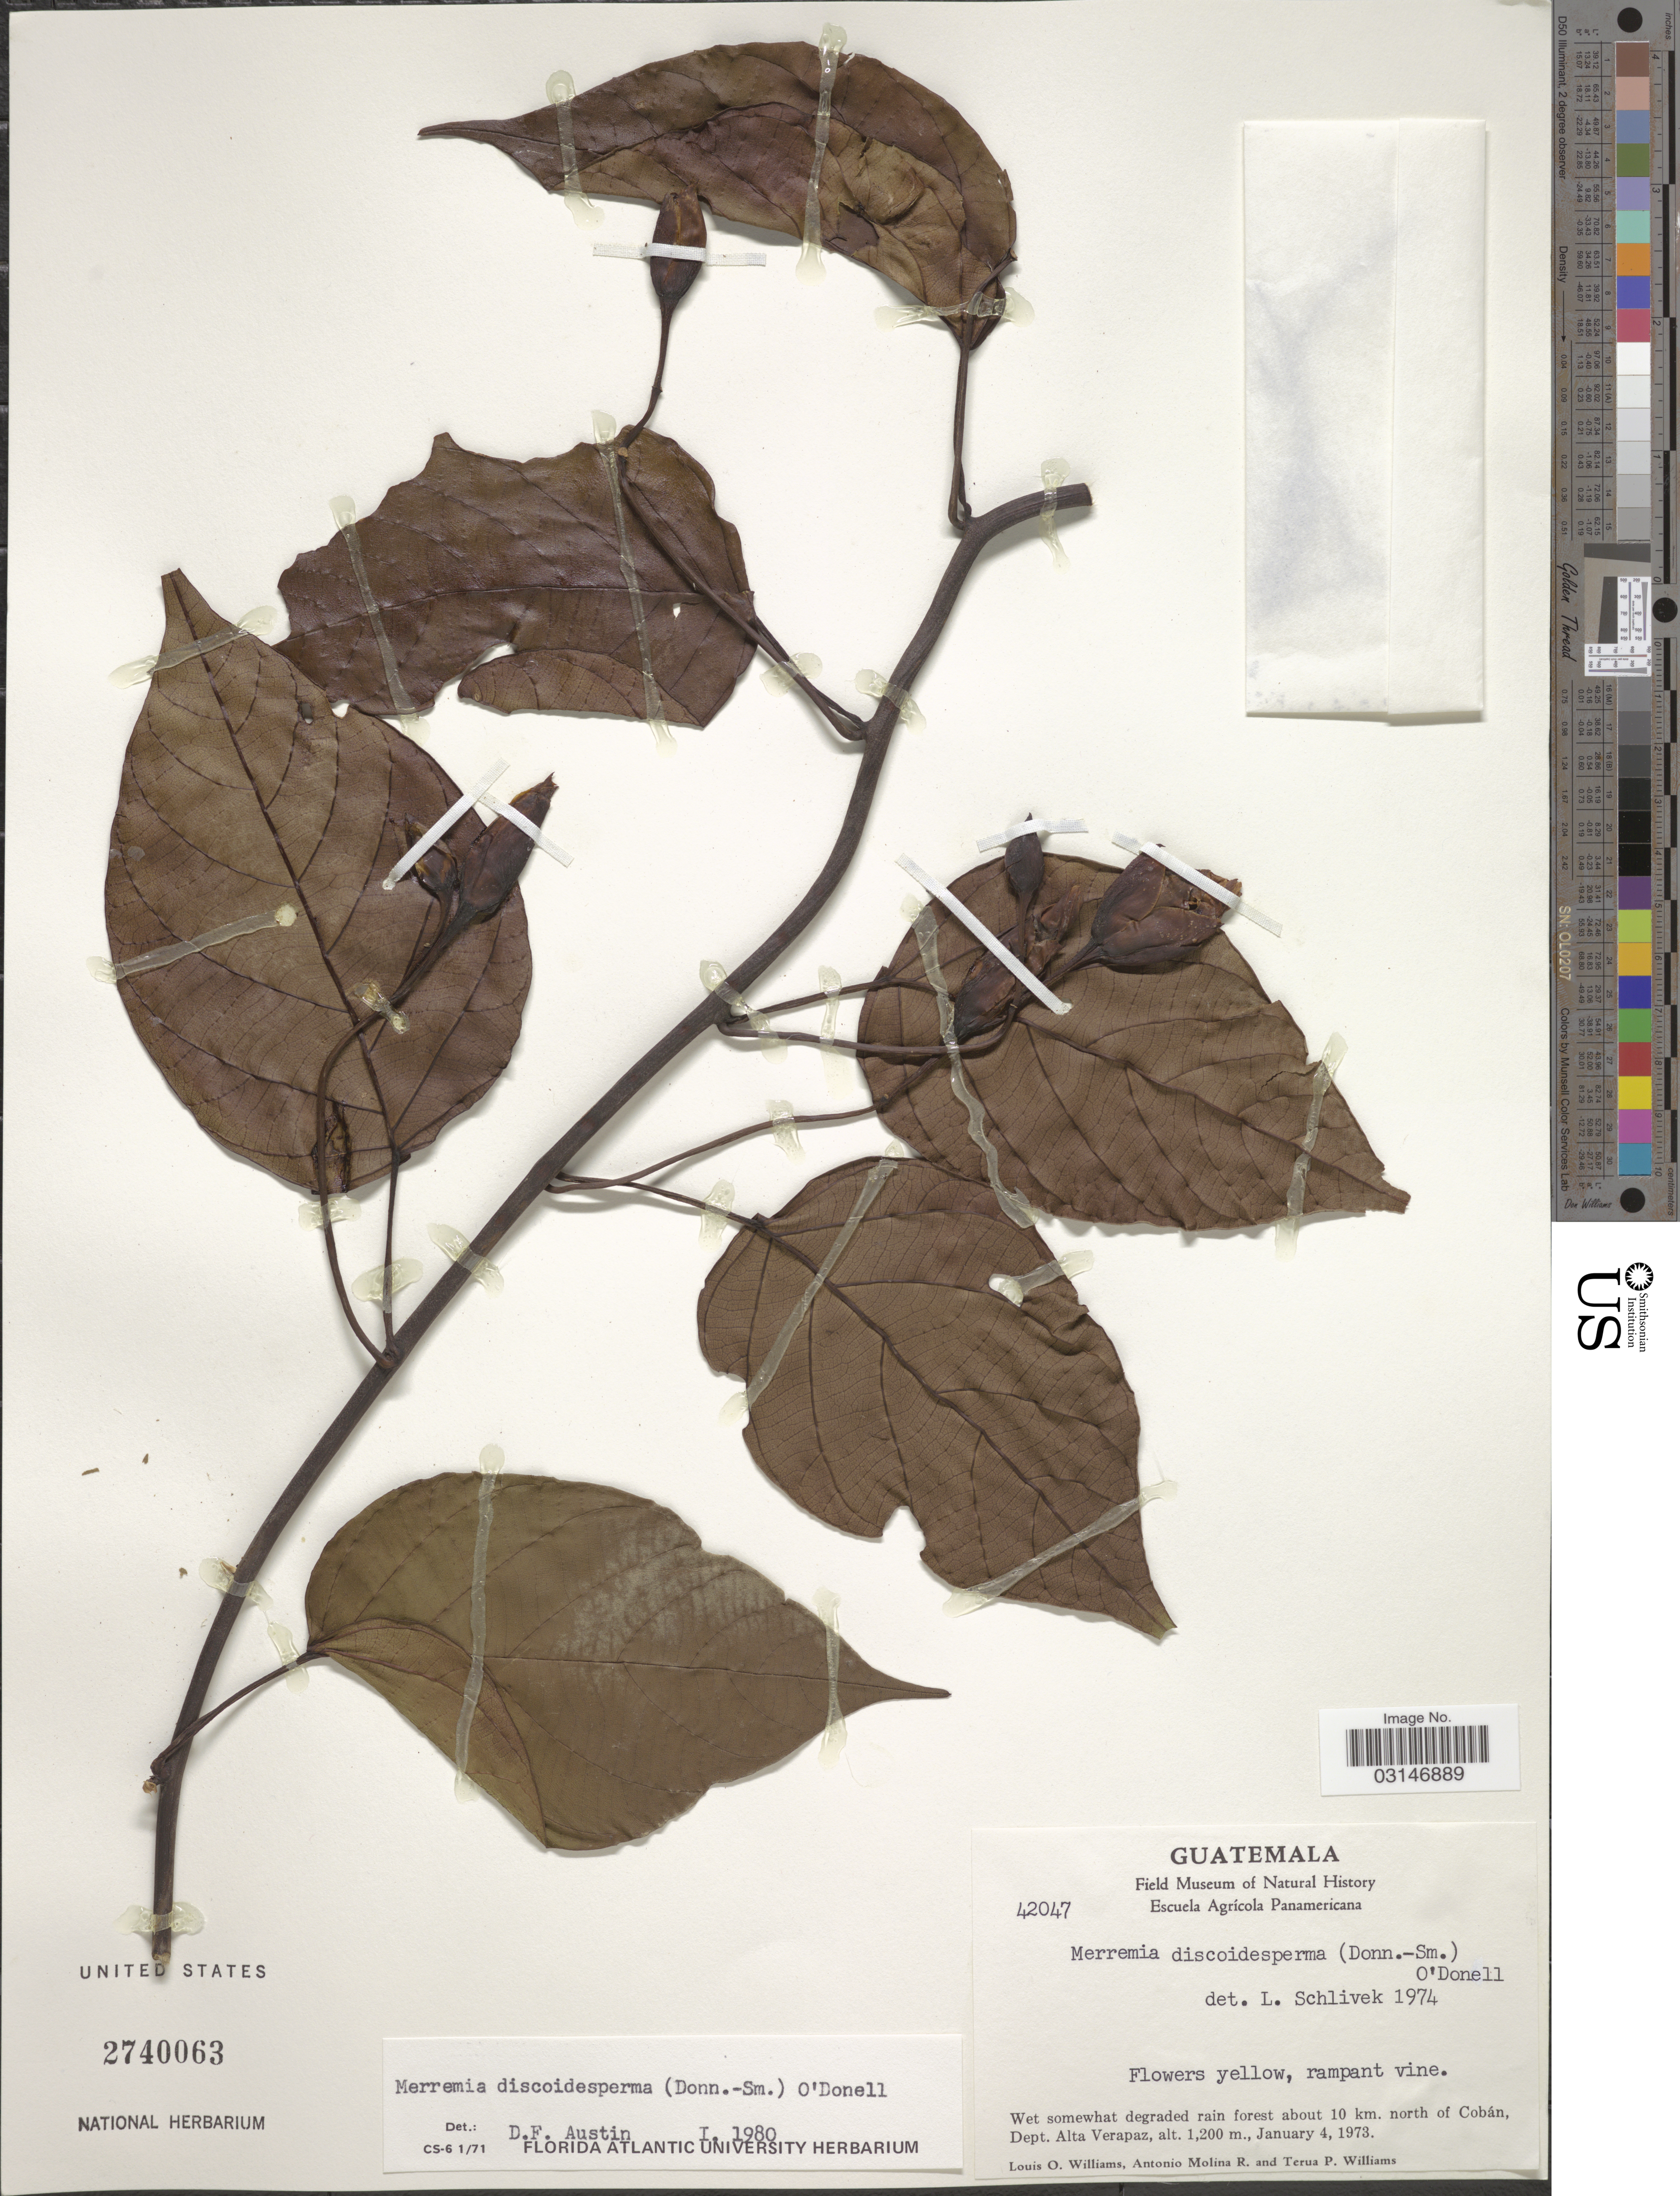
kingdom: Plantae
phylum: Tracheophyta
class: Magnoliopsida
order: Solanales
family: Convolvulaceae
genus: Distimake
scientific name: Distimake discoidesperma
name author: (Donn. Sm.) A. R. Simões & Sim.-Bianch.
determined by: Strong, Mark T., (BOT), Smithsonian Institution - National Museum of Natural History (UNITED STATES)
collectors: L. O. Williams, A. Molina R. & T. Williams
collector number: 42047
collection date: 1973-01-04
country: Guatemala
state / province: Alta Verapaz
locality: Wet somewhat degraded rain forest about 10 km. north of Cobán, Dept. Alta Verapaz.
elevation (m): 1200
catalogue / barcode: US 2740063